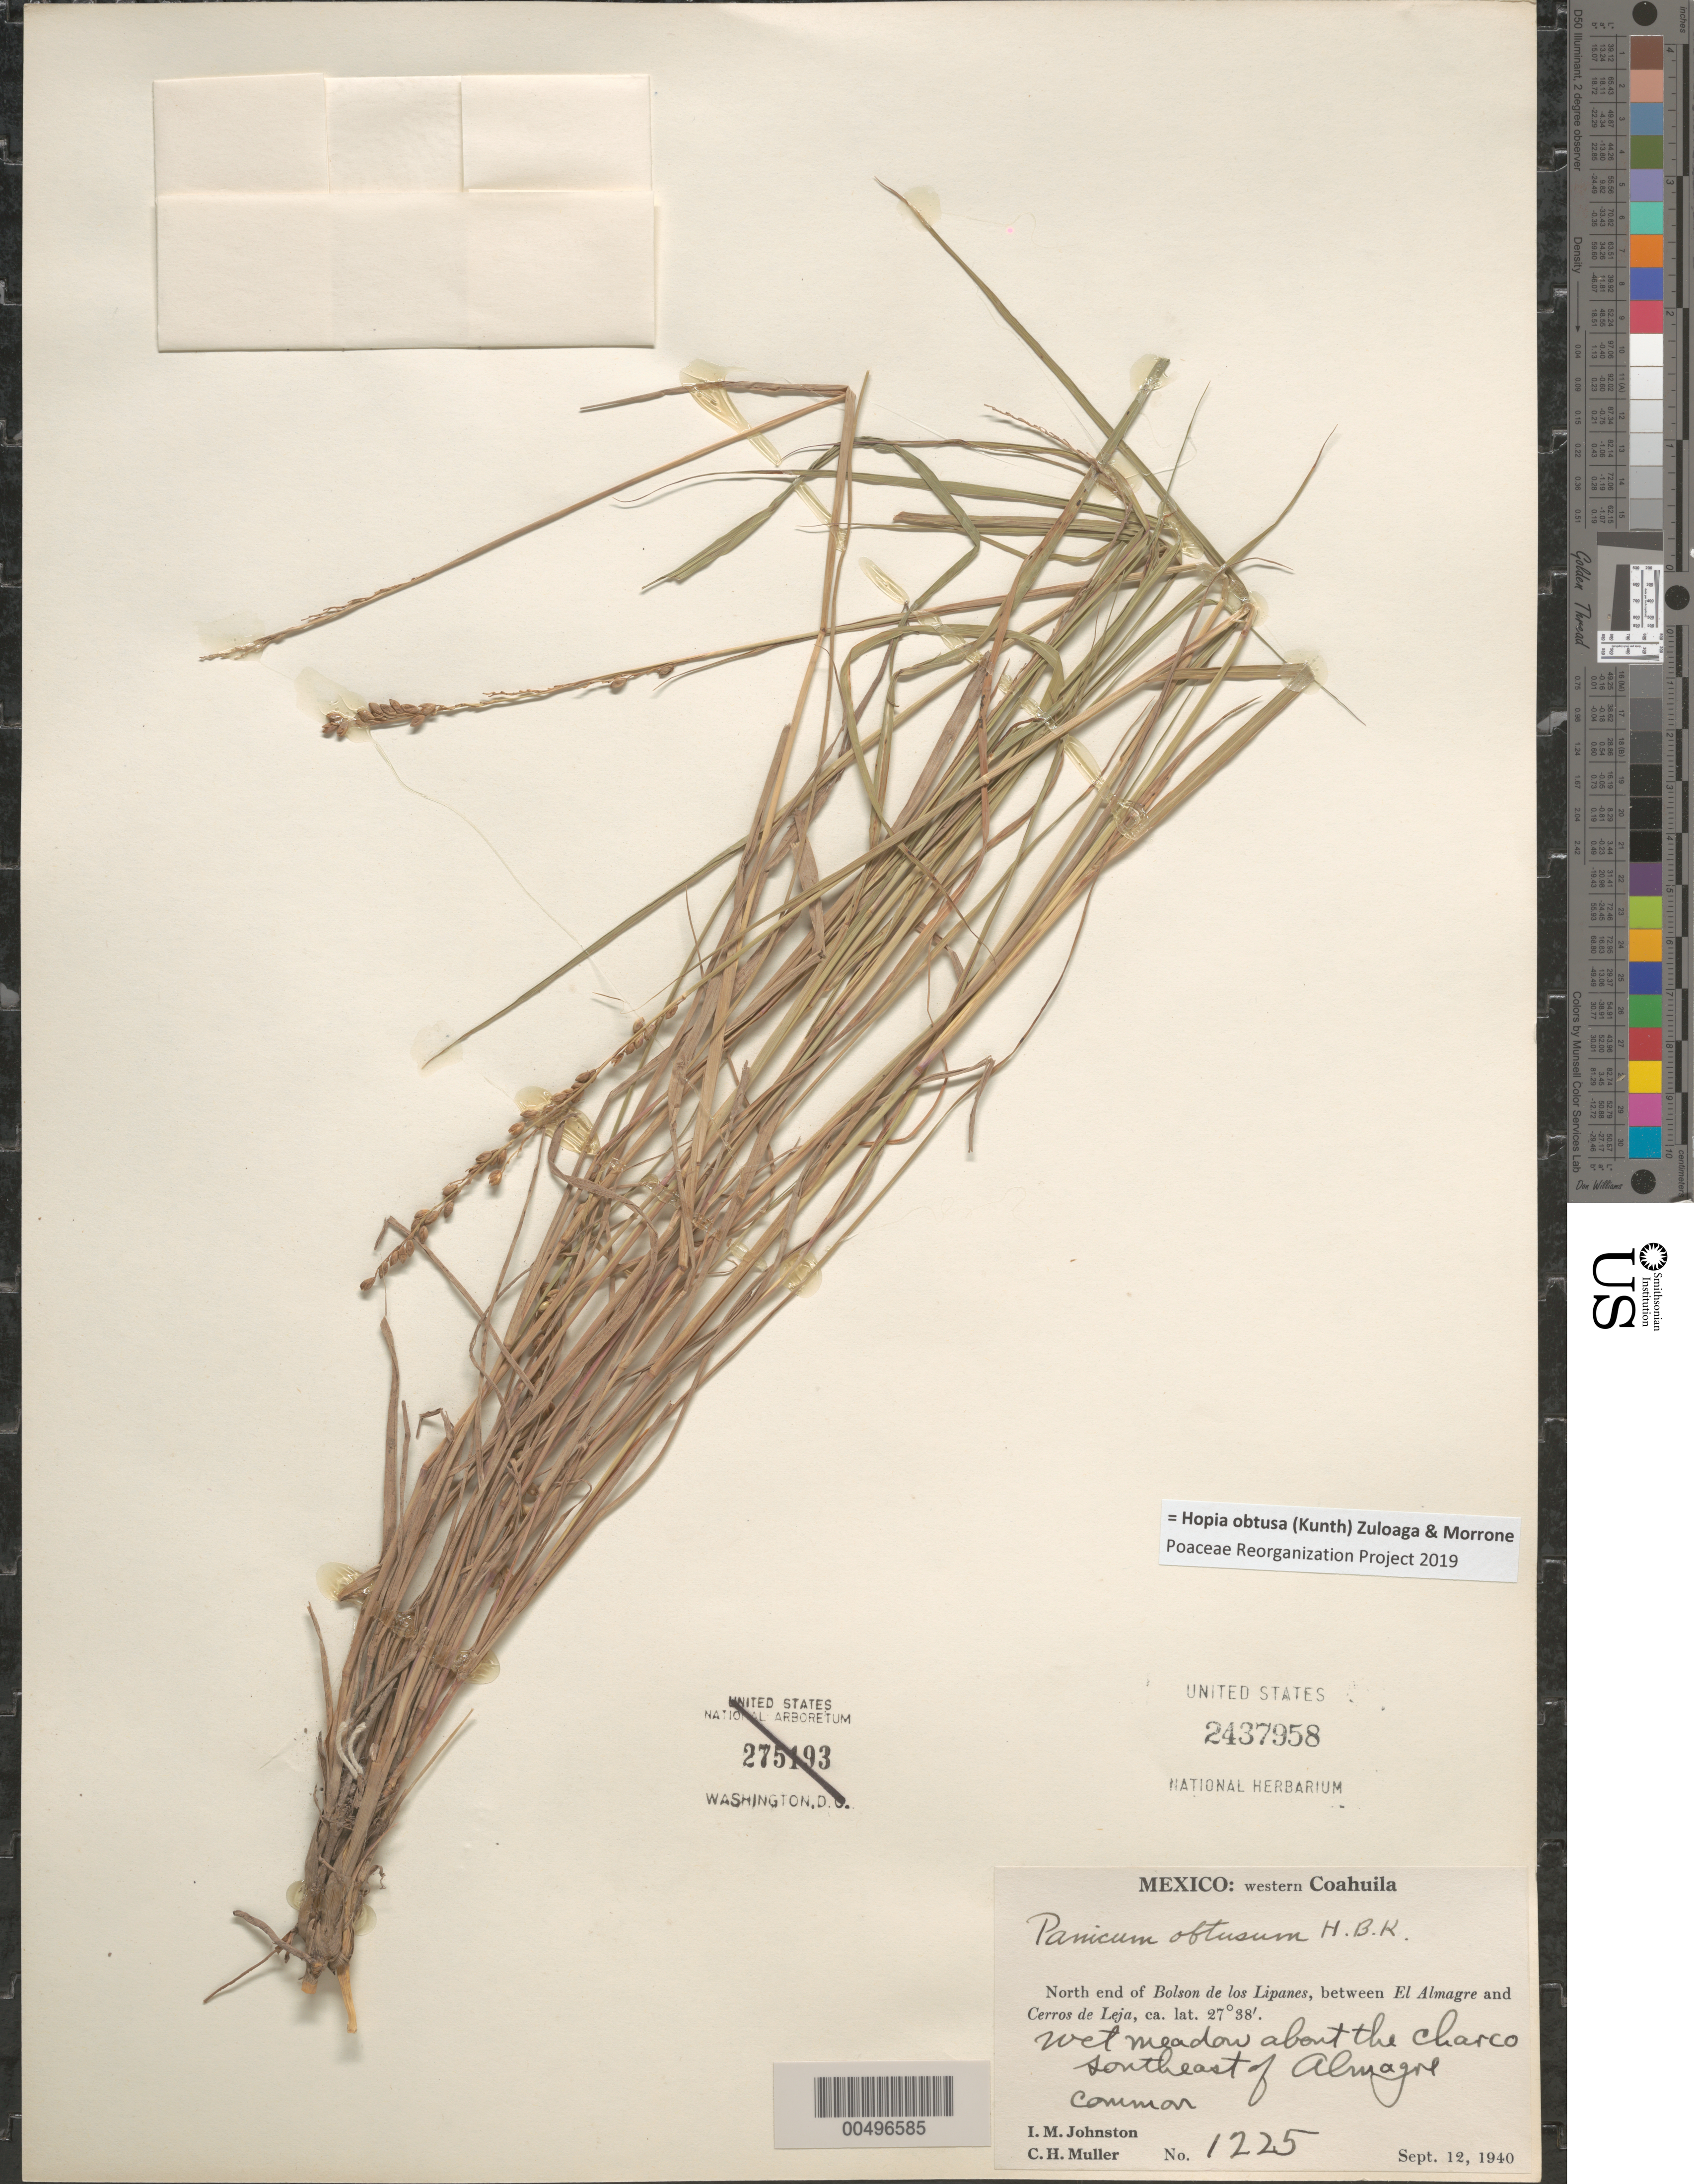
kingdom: Plantae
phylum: Tracheophyta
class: Liliopsida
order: Poales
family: Poaceae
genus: Panicum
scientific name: Panicum obtusum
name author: Kunth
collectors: I.M. Johnston & C. H. Müller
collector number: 1225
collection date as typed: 12 Sep 1940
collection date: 1940-09-12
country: Mexico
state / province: Coahuila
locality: W Coahuila, N end of Bolson de los Lipanes, between El Almagre & Cerros de Leja, SE of Almagre (lat/long recorded as: lat=27:38:0:N long=:::W)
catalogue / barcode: US 2437958